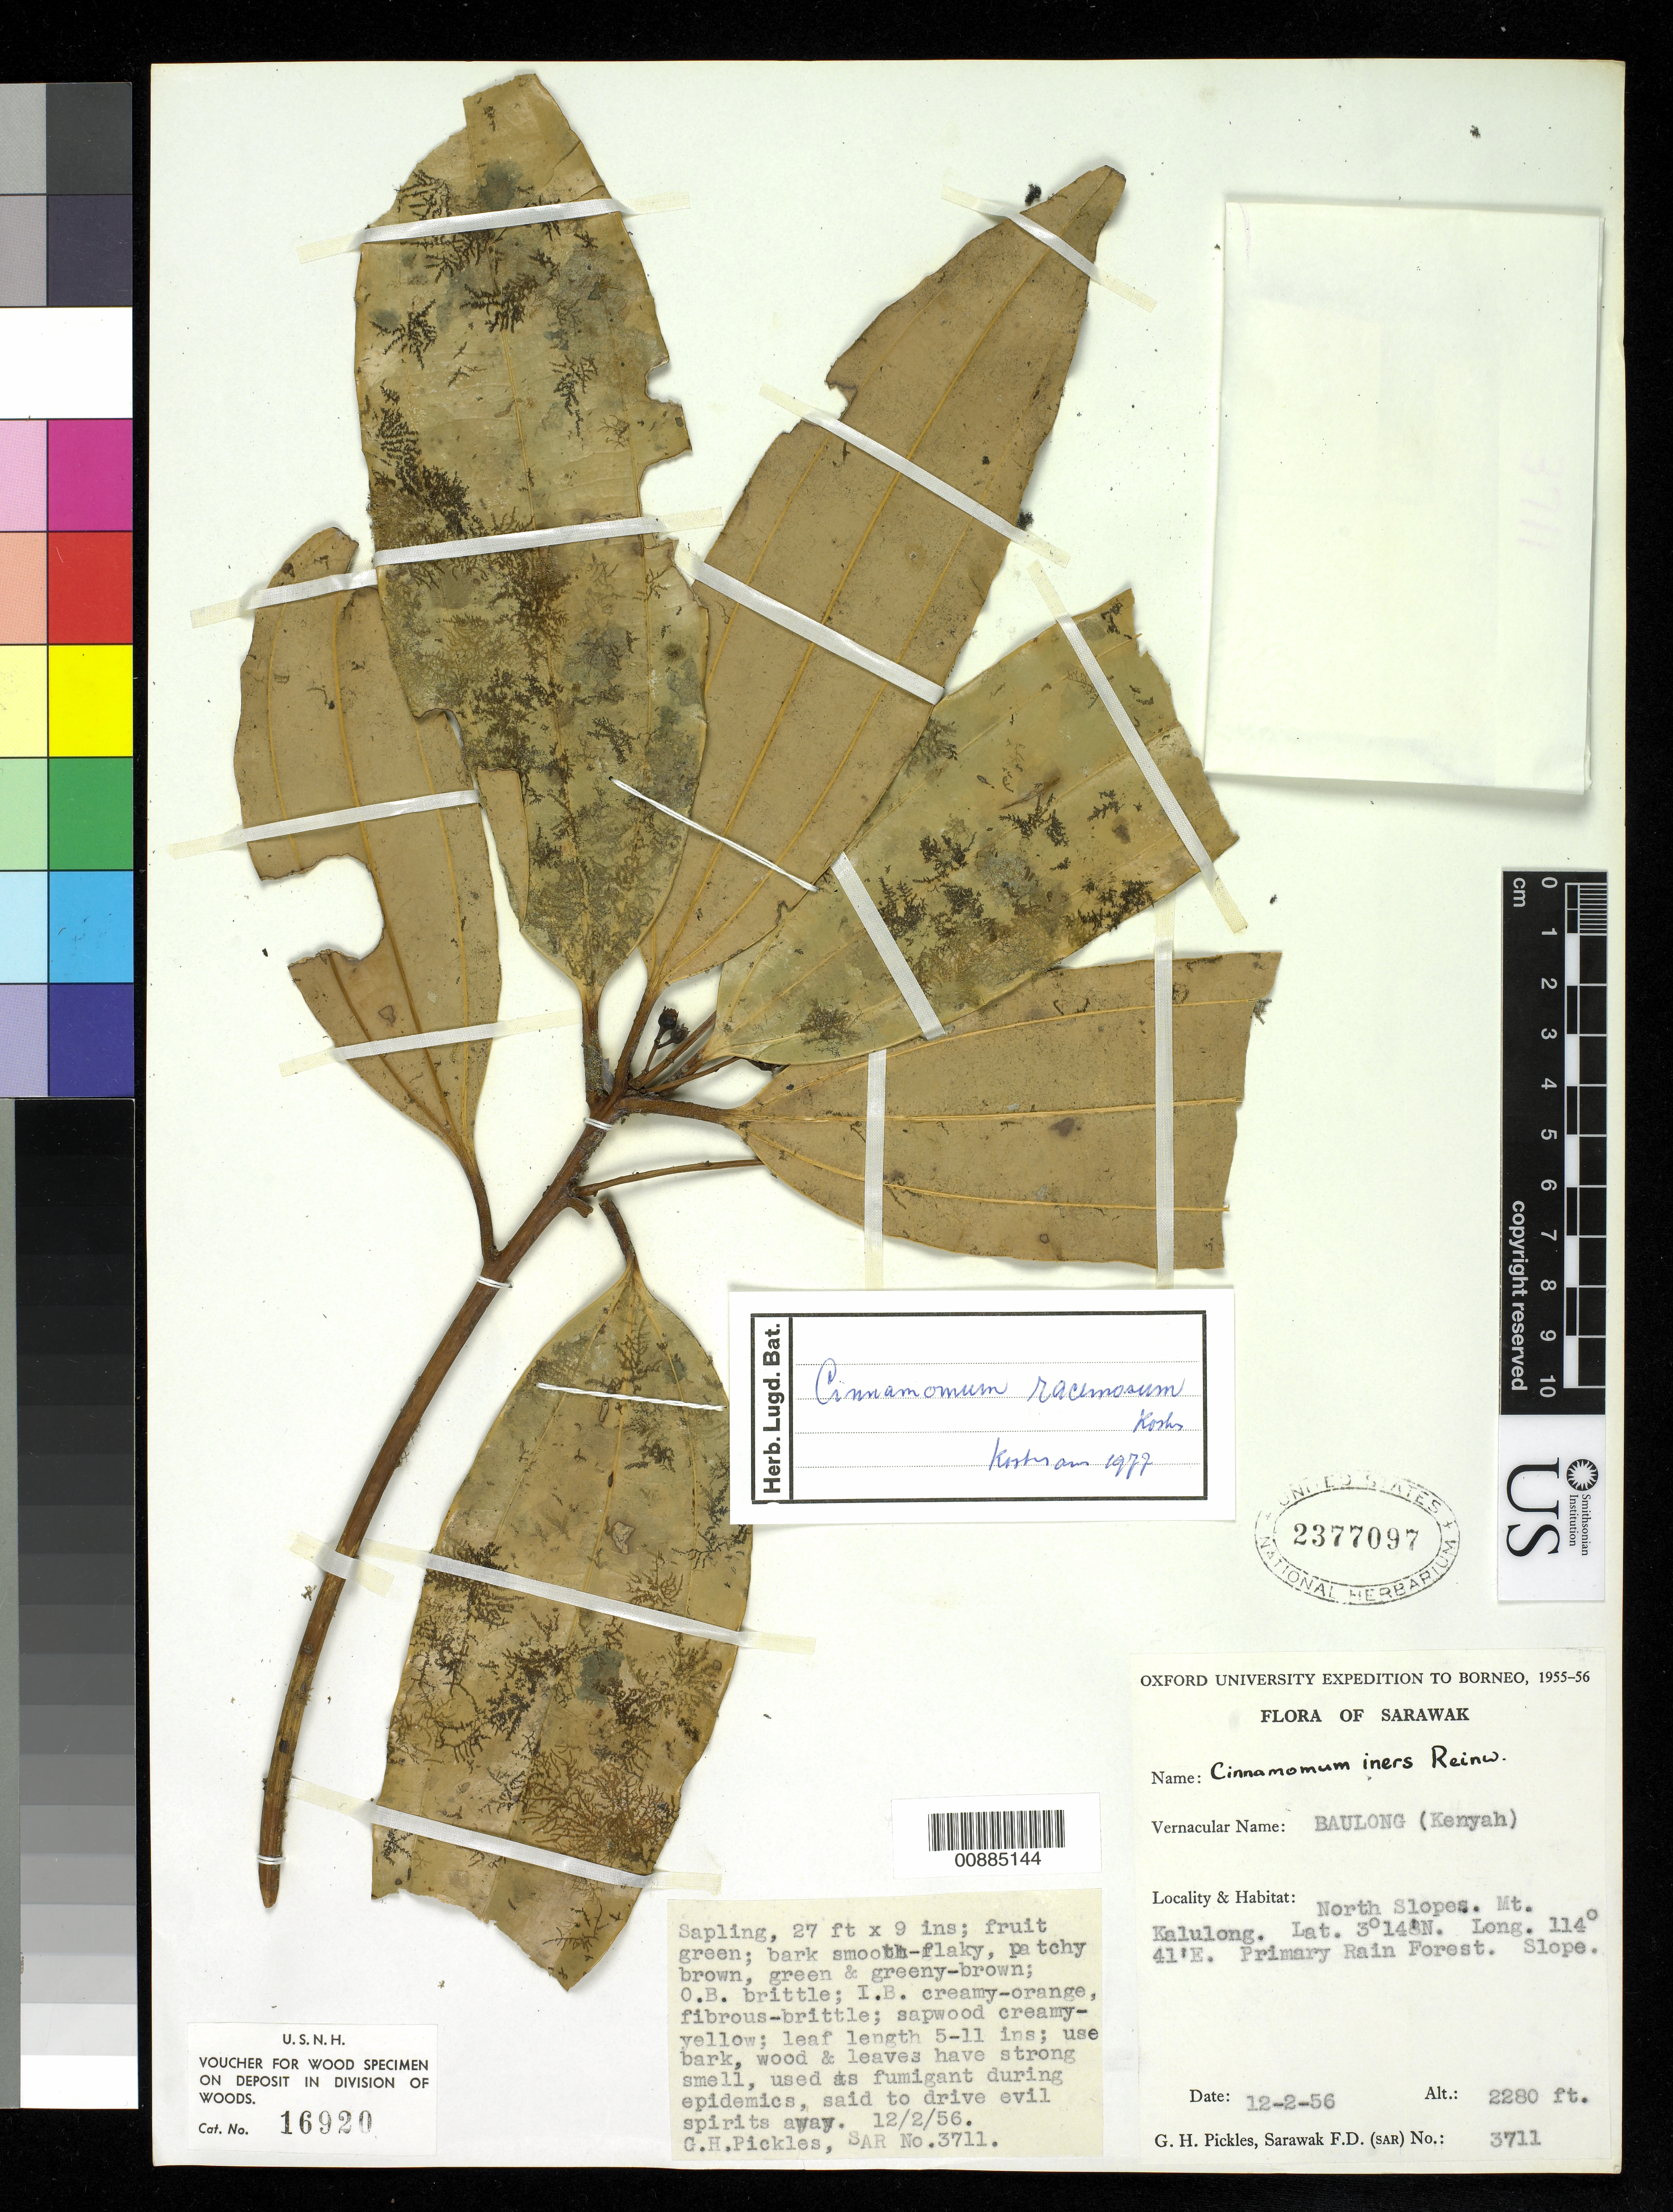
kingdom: Plantae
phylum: Tracheophyta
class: Magnoliopsida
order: Laurales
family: Lauraceae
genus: Cinnamomum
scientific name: Cinnamomum racemosum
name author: Kosterm.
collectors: G. Pickles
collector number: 3711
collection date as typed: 12 Feb 1956 or 02 Dec 1956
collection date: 1956-02-12 or 1956-12-02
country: Malaysia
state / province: Sarawak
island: Borneo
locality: North sloptes of Mt. Kalulong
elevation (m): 695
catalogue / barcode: US 2377097